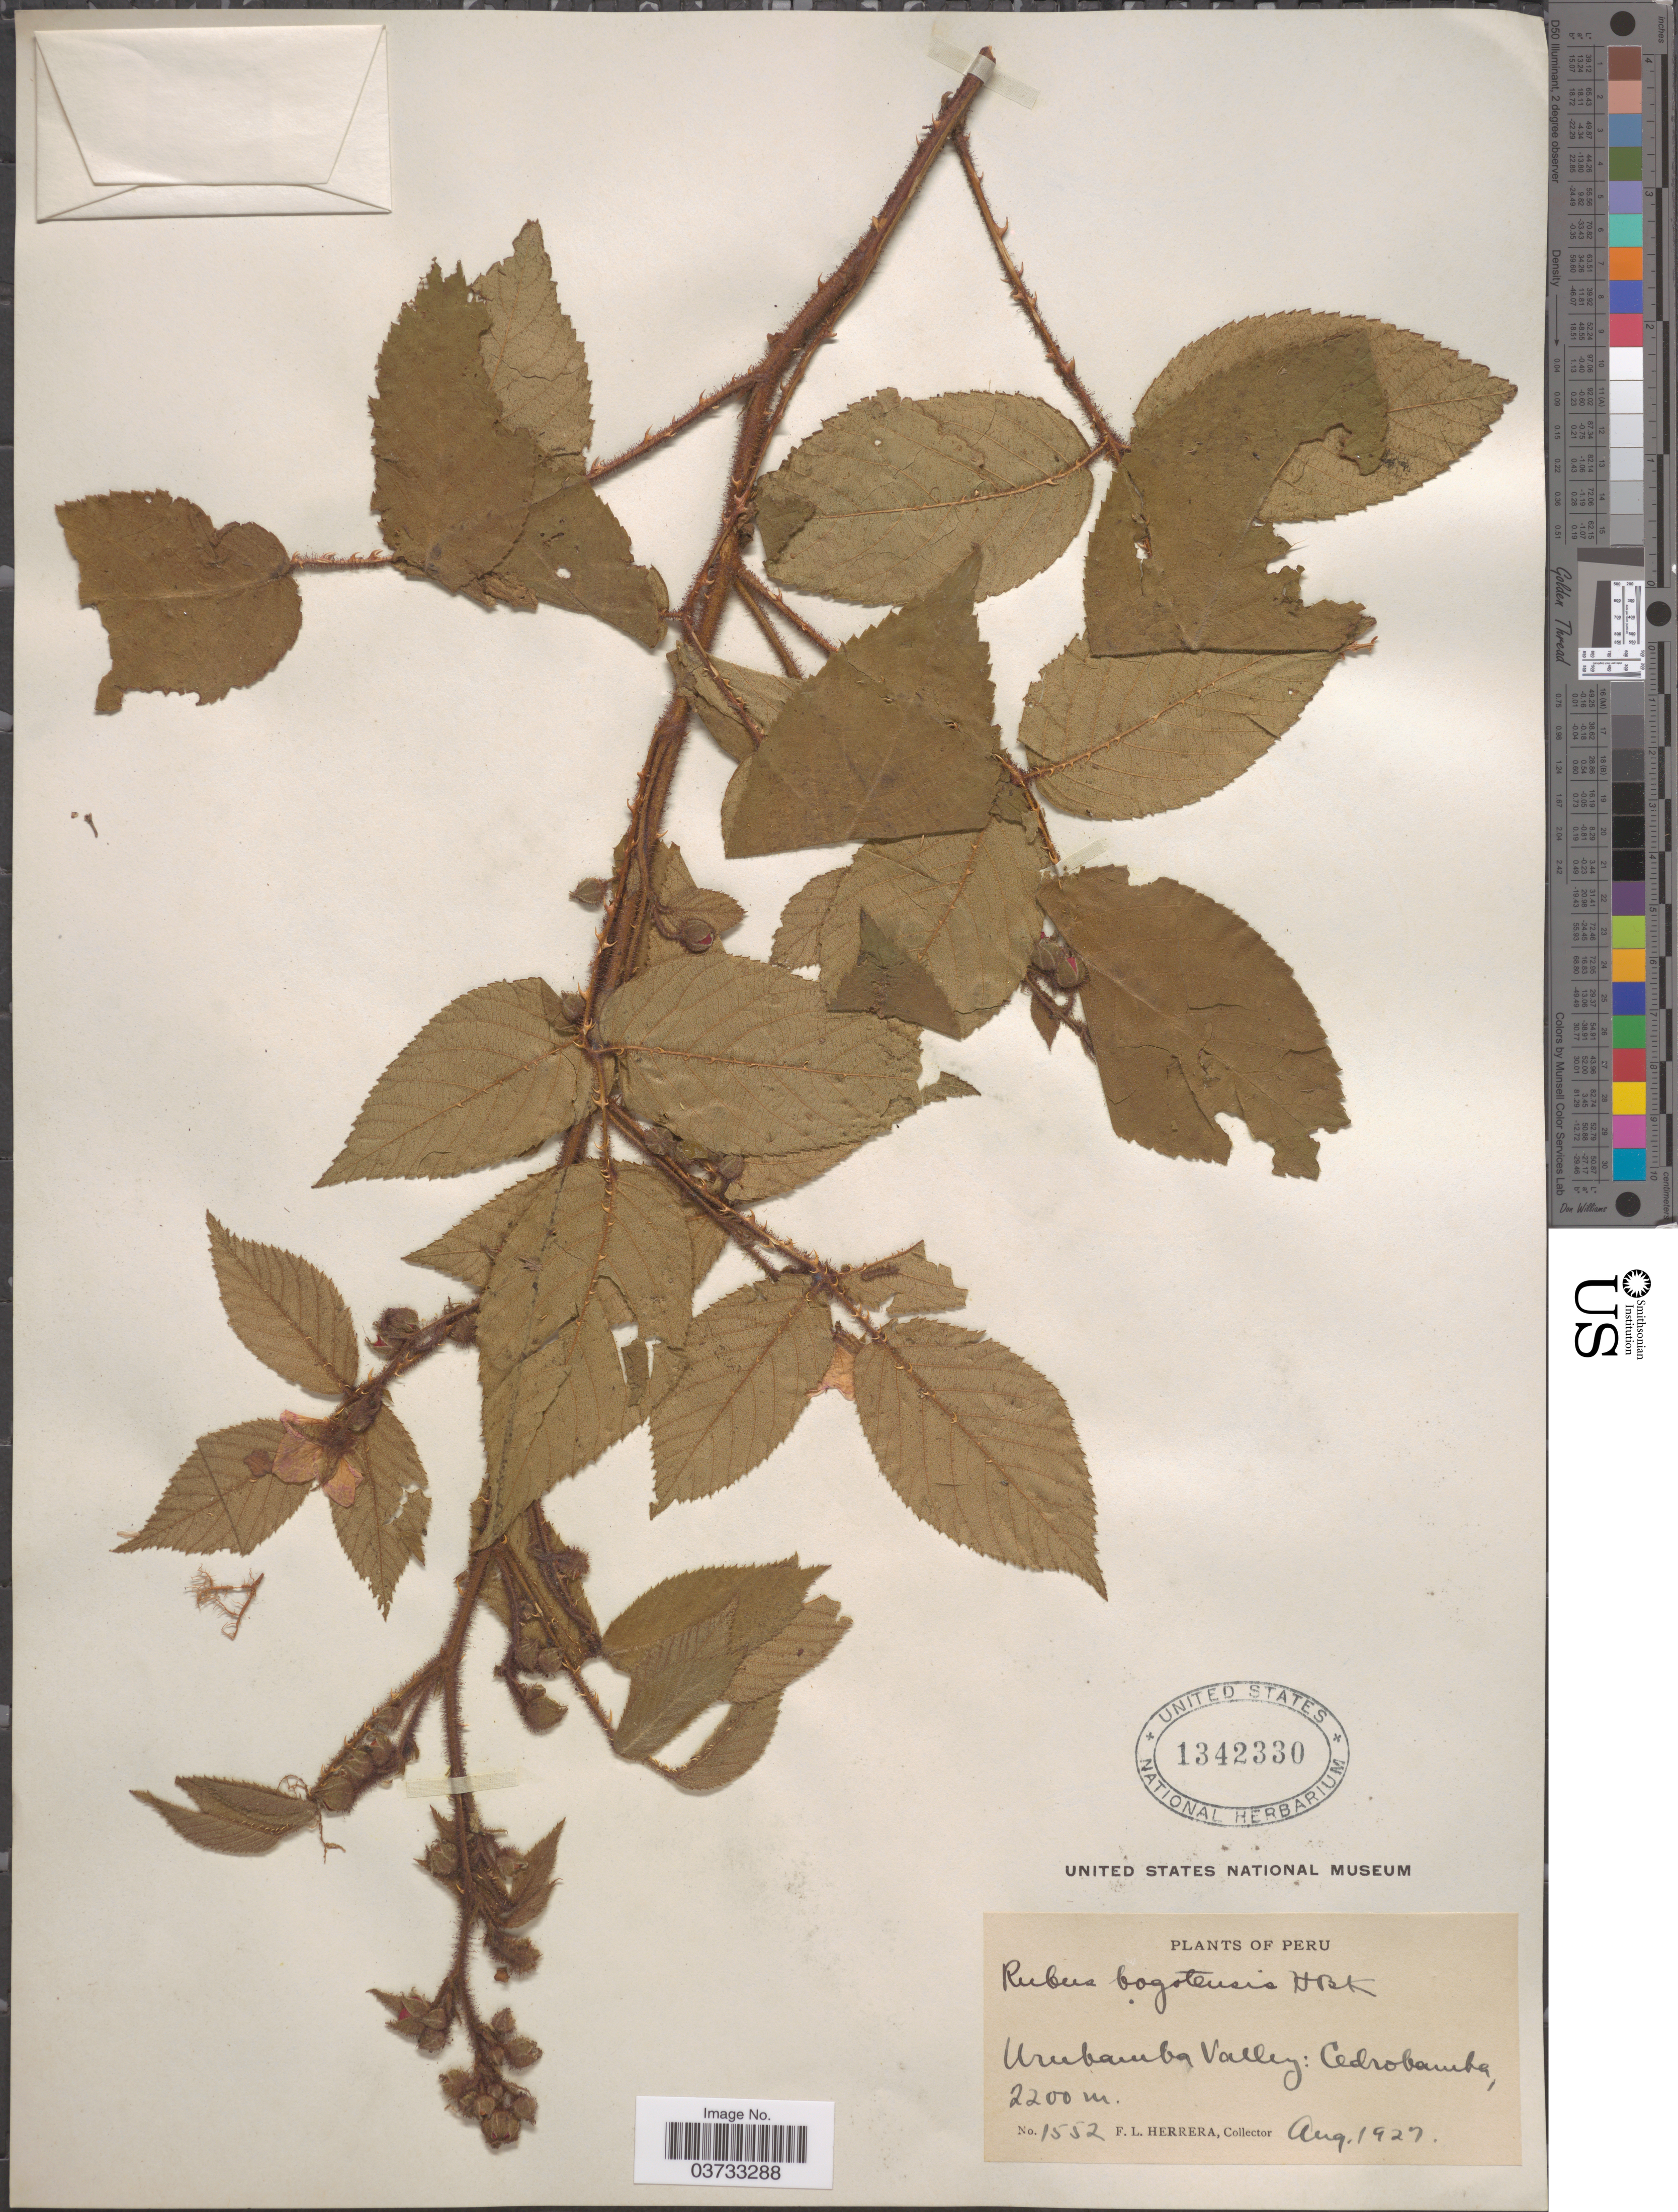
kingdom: Plantae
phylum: Tracheophyta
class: Magnoliopsida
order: Rosales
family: Rosaceae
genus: Rubus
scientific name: Rubus bogotensis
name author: Kunth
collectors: F. L. Herrera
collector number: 1552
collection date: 1927-08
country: Peru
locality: Urubamba Valley: Cedrobamba.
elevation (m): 2200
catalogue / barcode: US 1342330